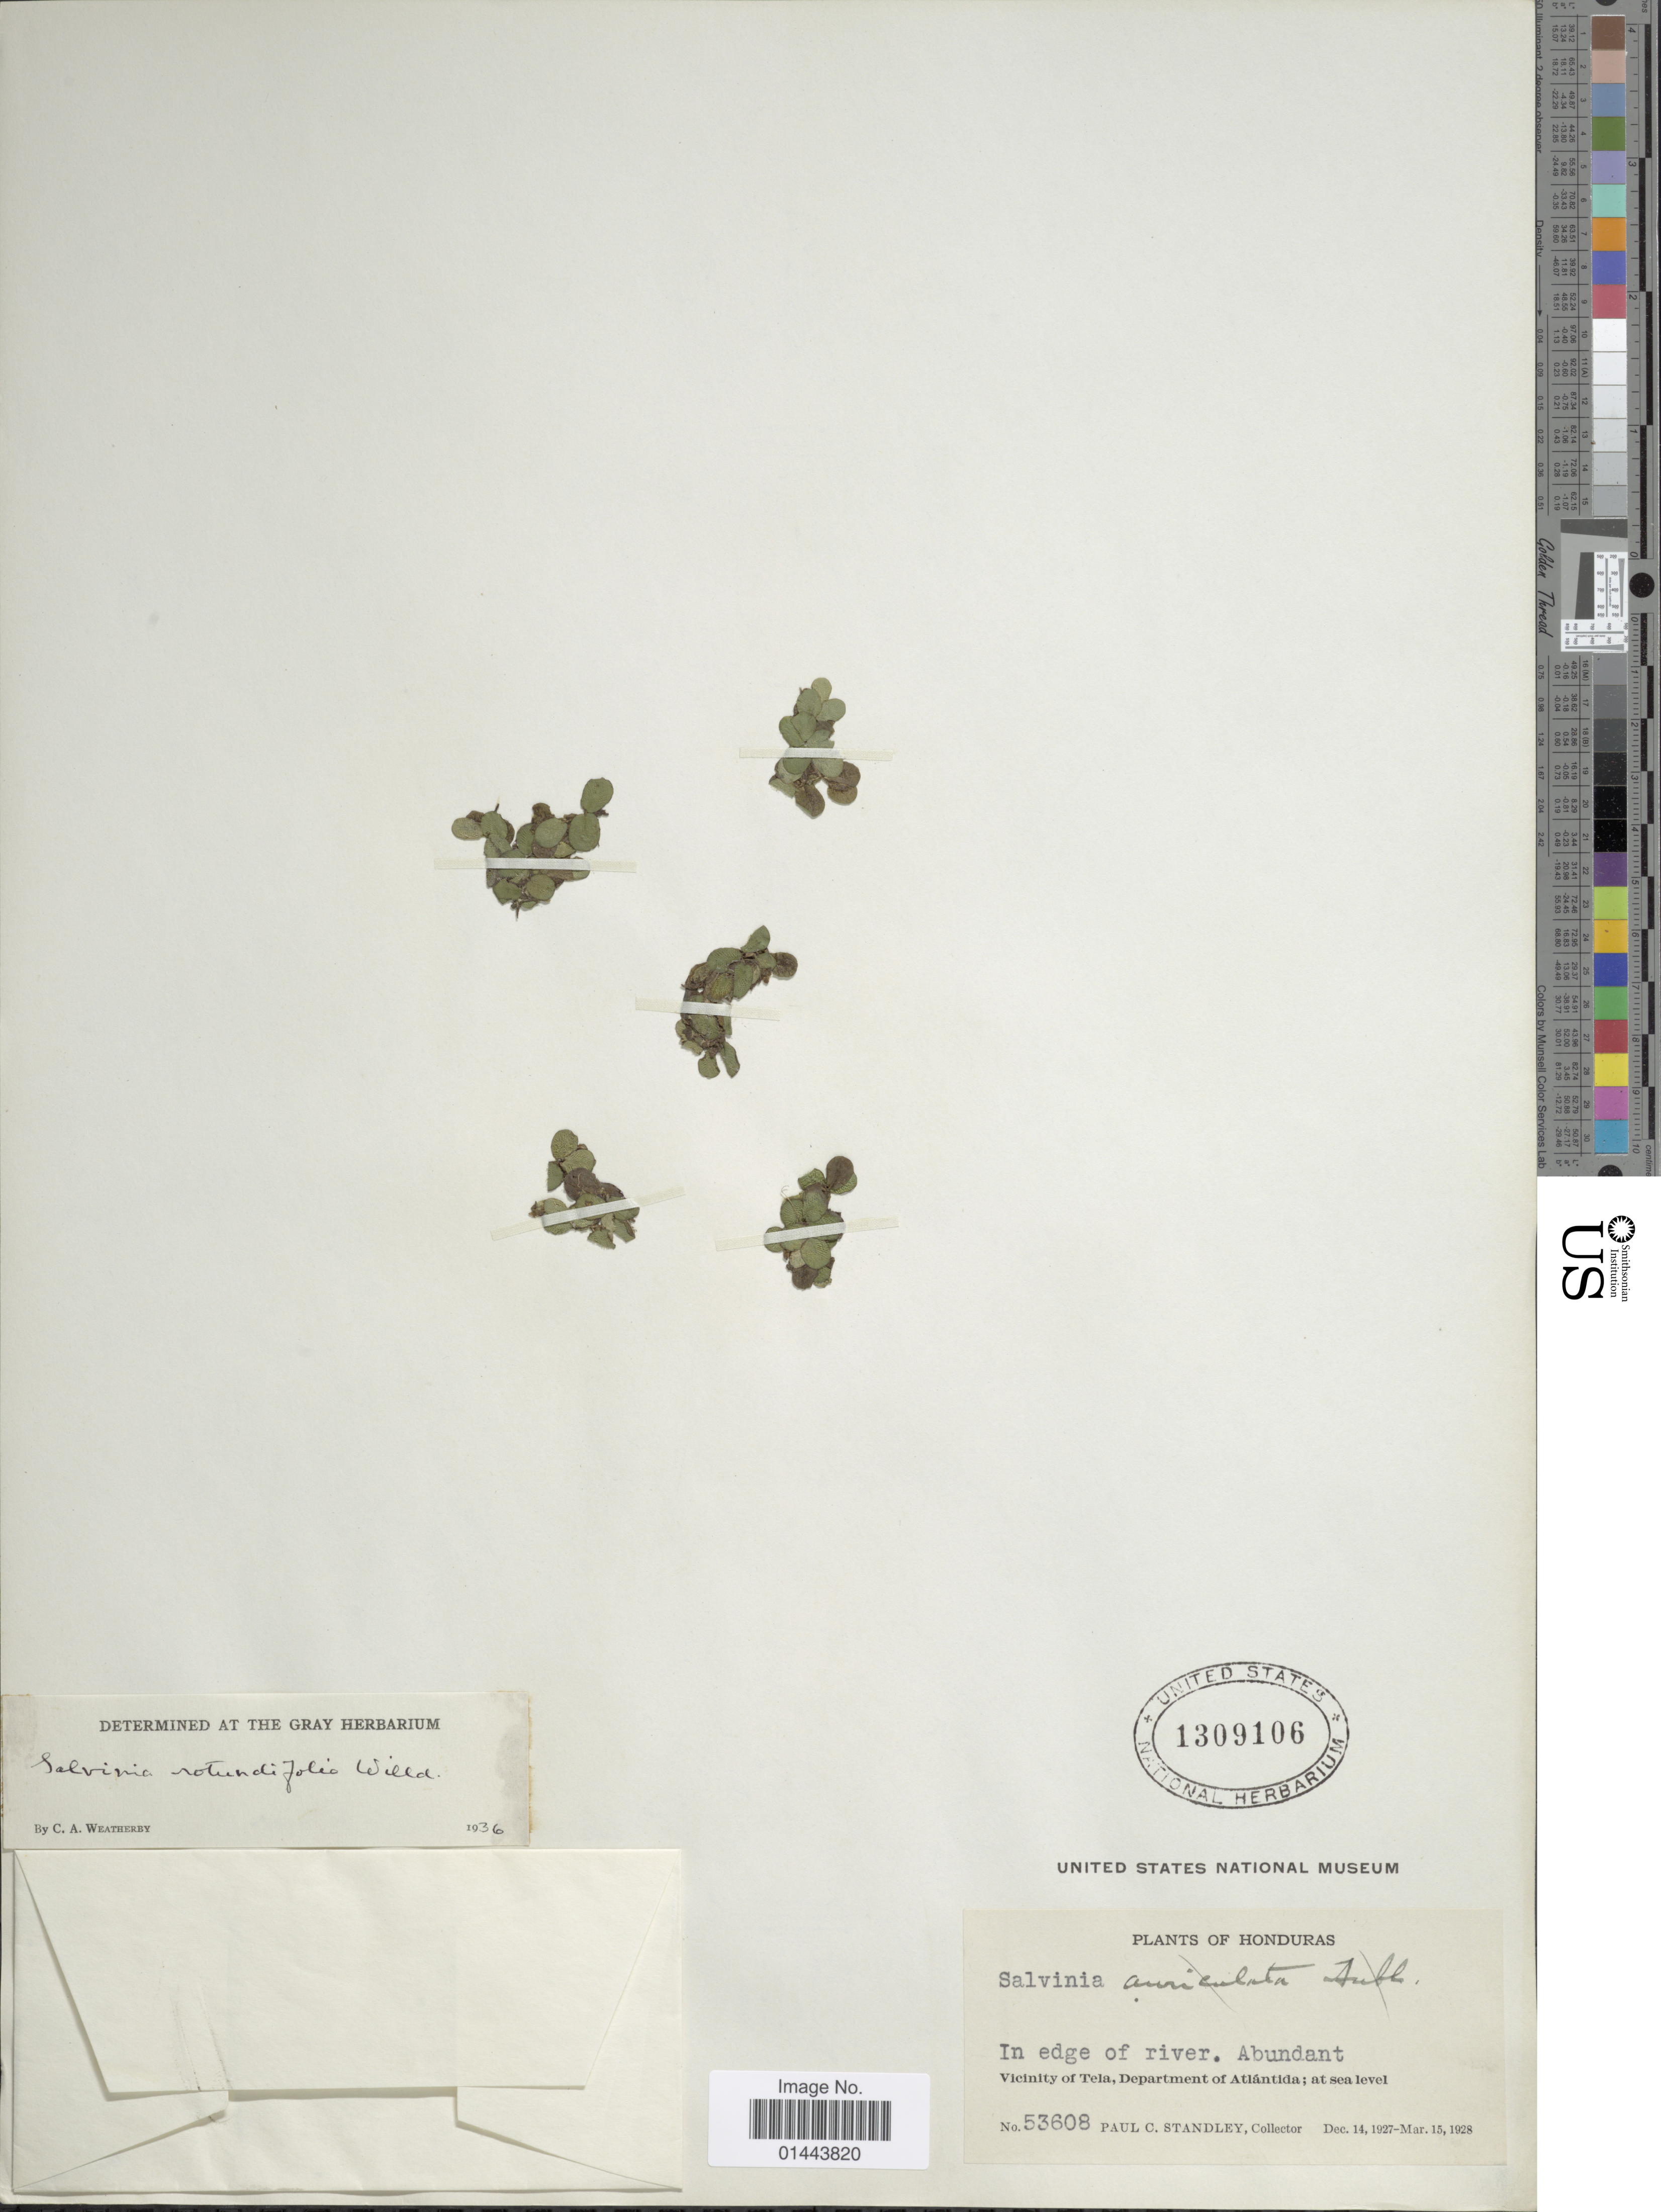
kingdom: Plantae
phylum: Tracheophyta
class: Polypodiopsida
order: Salviniales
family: Salviniaceae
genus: Salvinia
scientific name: Salvinia minima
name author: Baker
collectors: P. C. Standley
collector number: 53608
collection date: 1927-12-14/1928-03-15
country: Honduras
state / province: Atlántida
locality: In edge of river, vicinity of Tela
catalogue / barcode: US 1309106